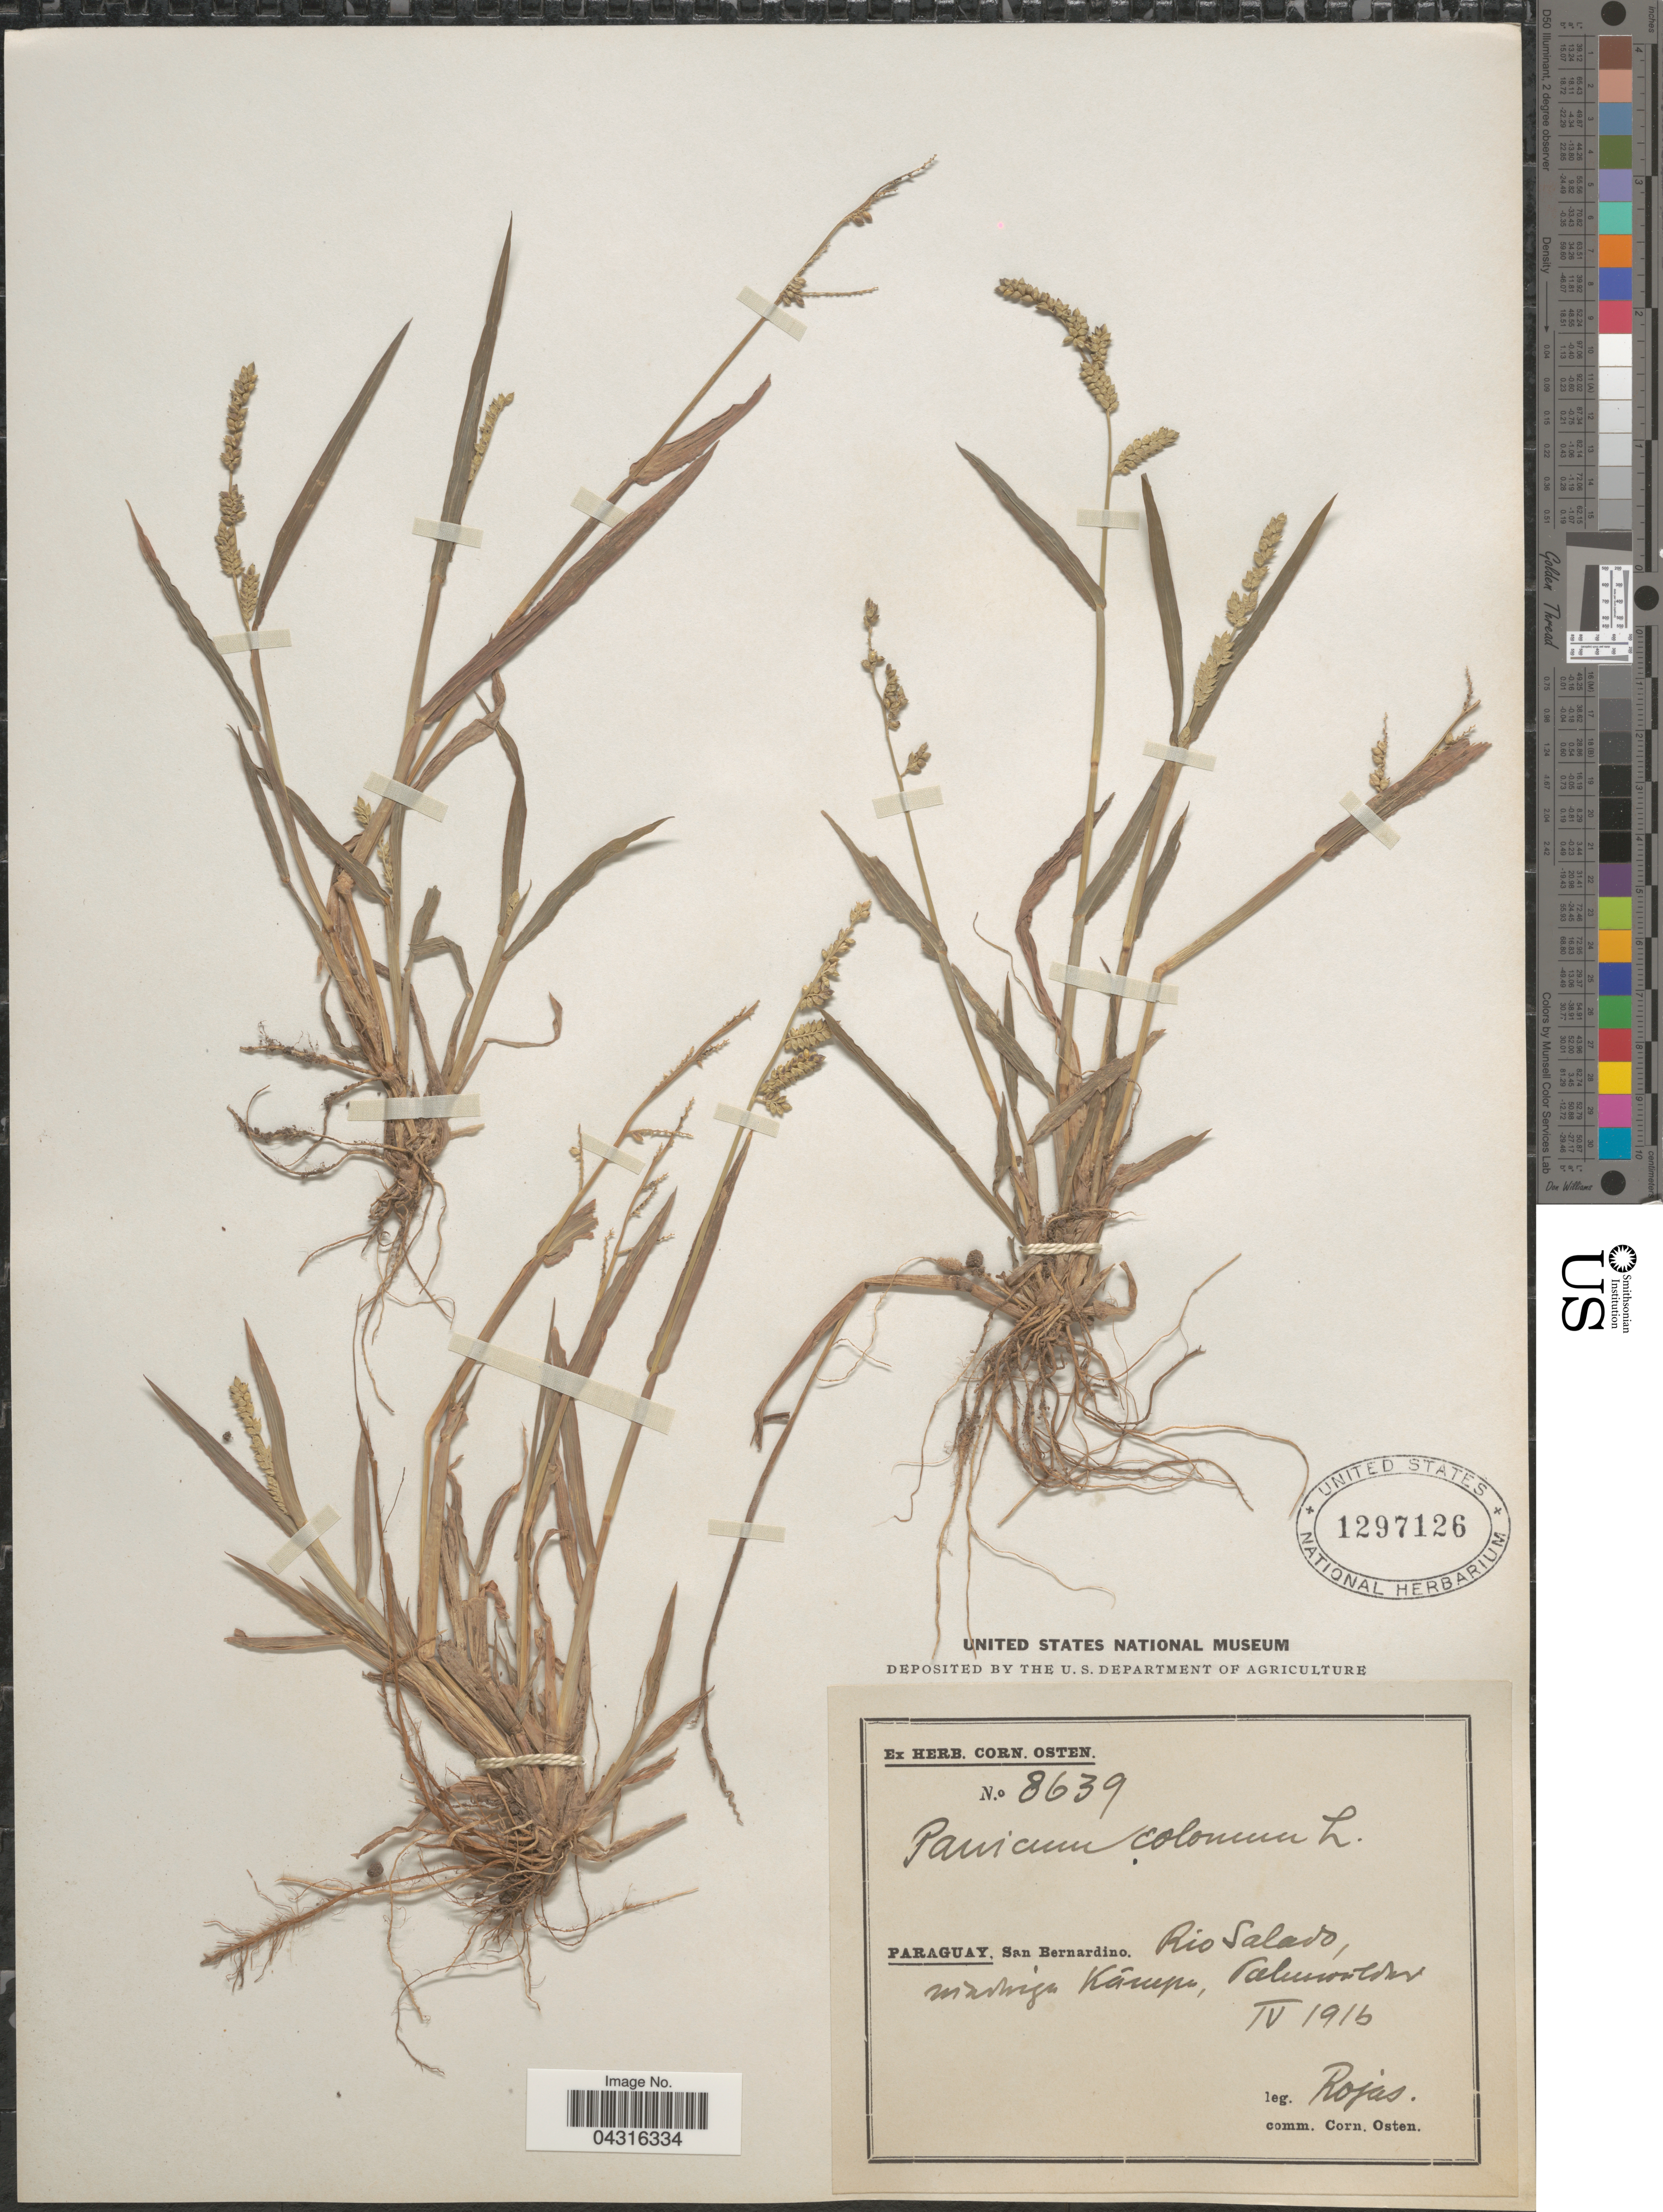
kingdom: Plantae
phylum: Tracheophyta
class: Liliopsida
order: Poales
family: Poaceae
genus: Echinochloa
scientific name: Echinochloa colona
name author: (L.) Link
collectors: Rojas, --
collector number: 8639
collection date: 1916-04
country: Paraguay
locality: San Bernardino. Rio Salado, [illegible text] Kampo, Talmoulder.[interpreted]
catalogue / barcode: US 1297126